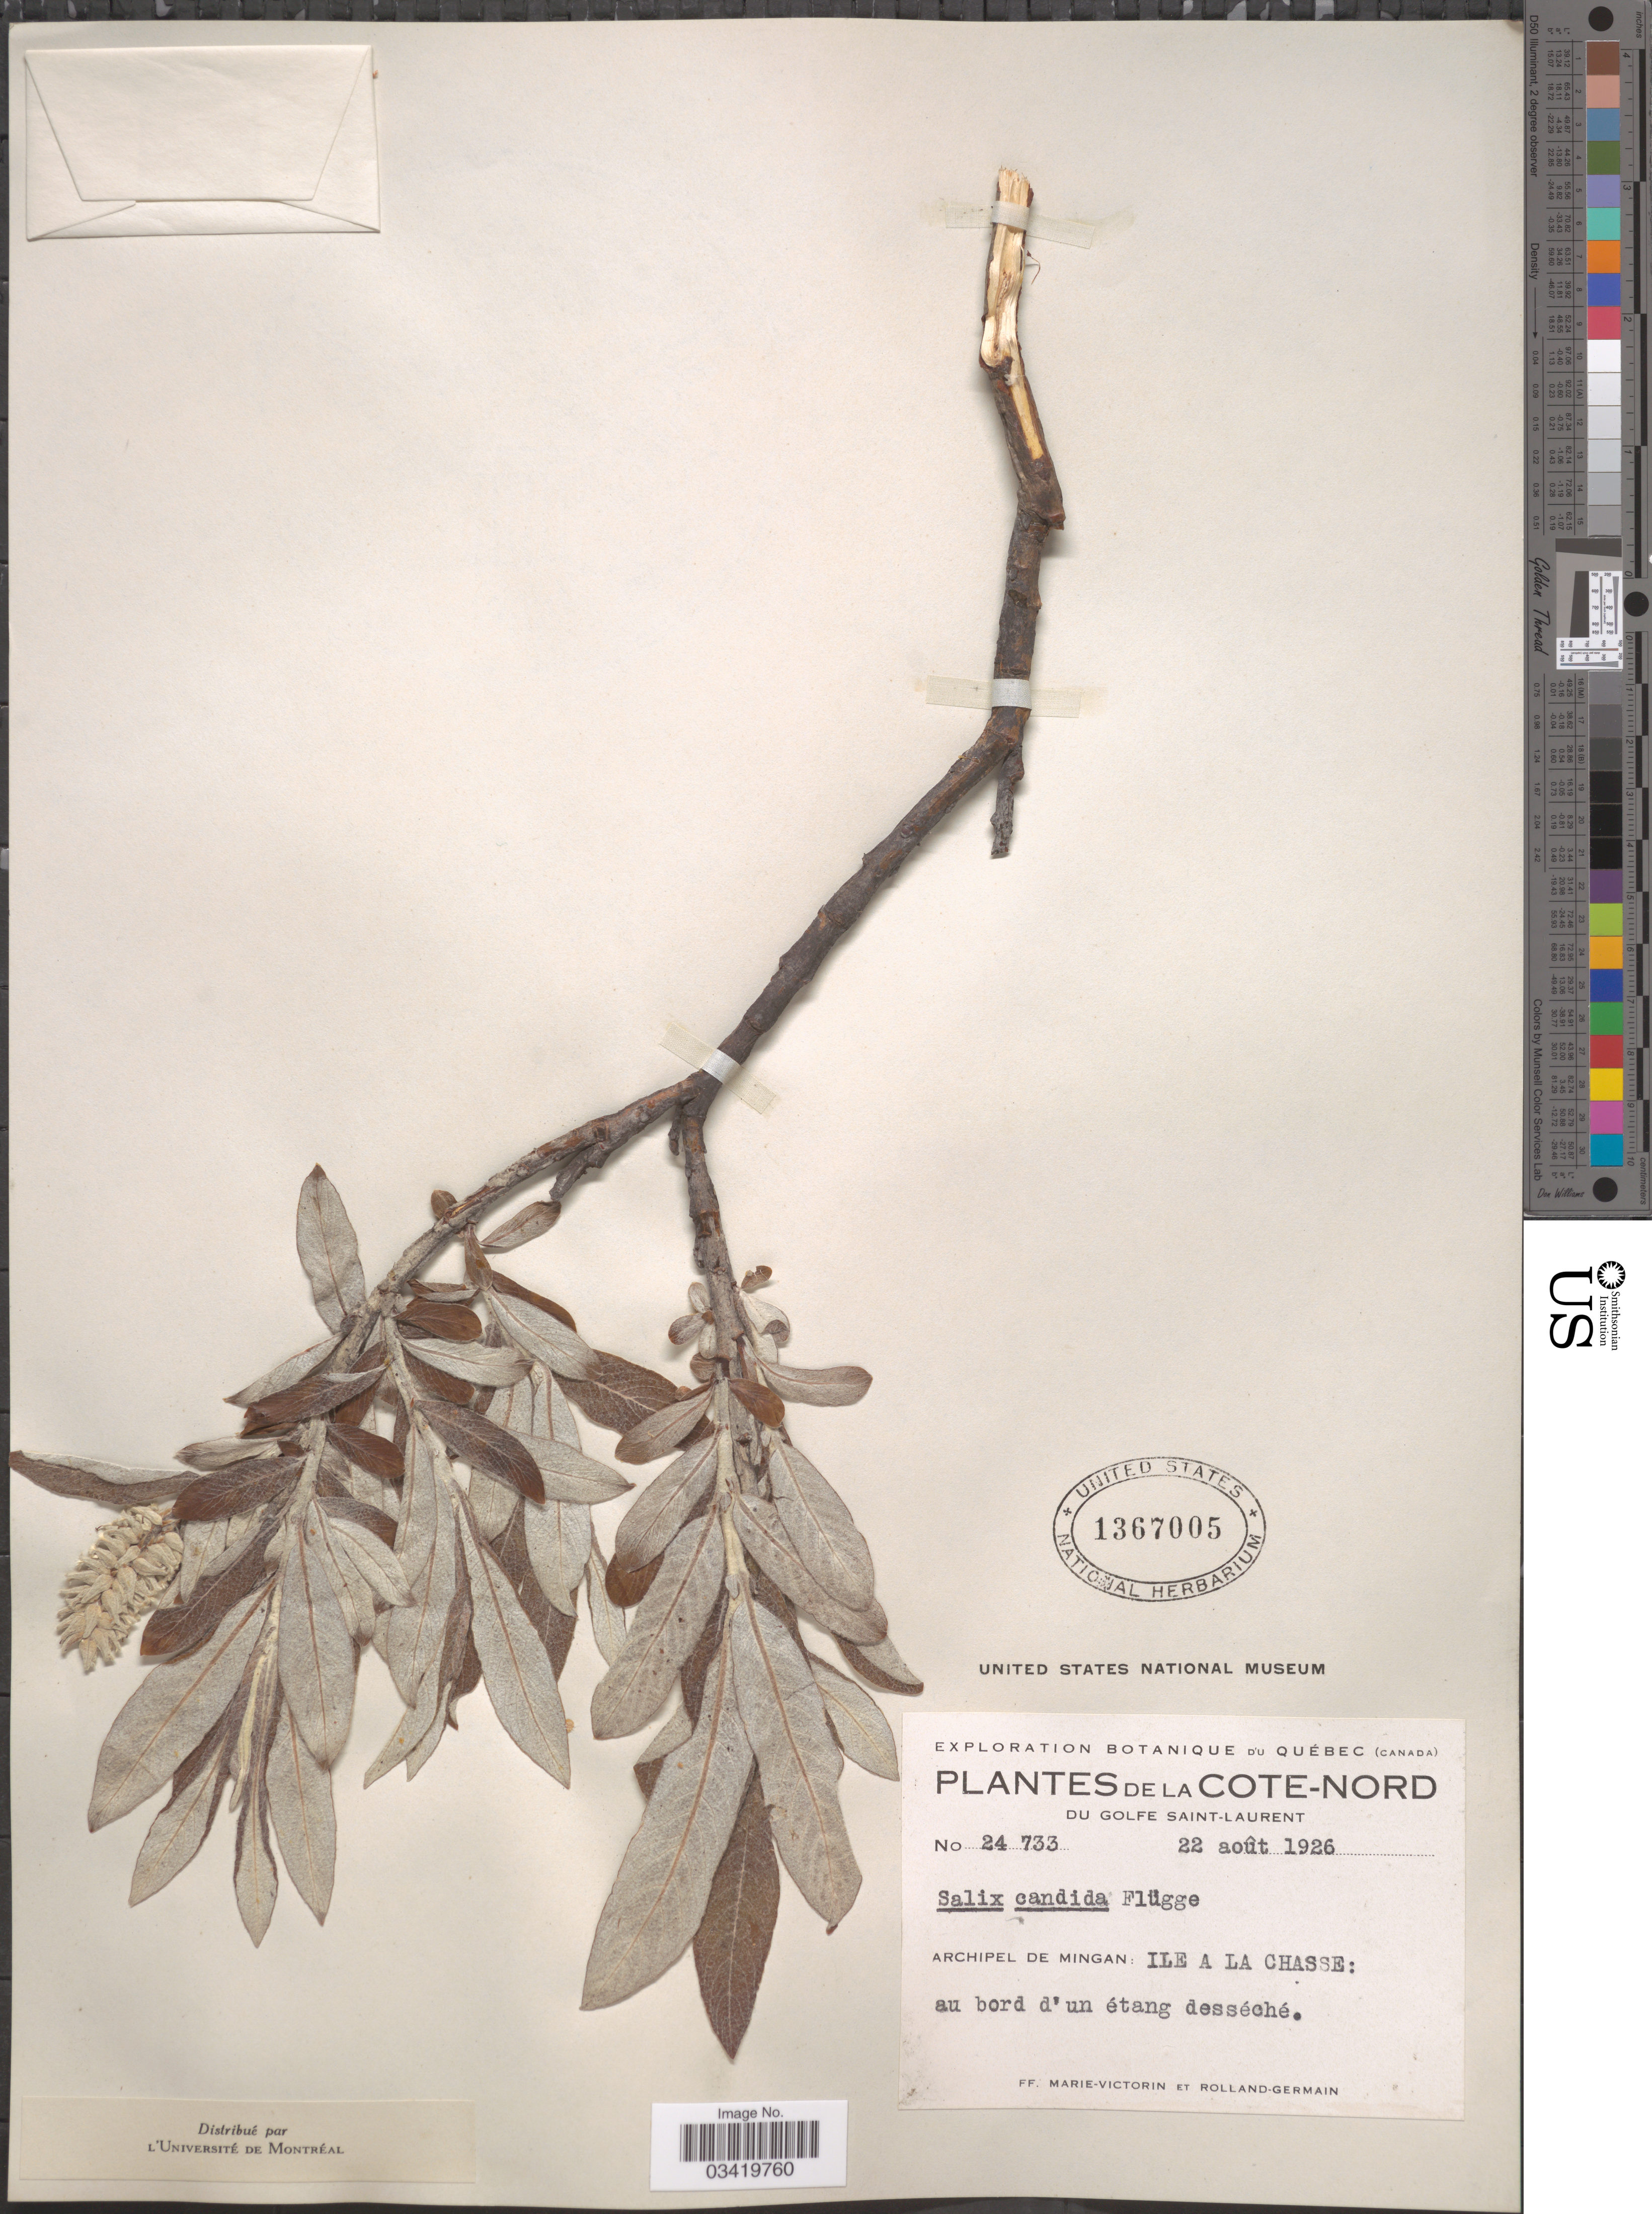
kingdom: Plantae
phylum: Tracheophyta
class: Magnoliopsida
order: Malpighiales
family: Salicaceae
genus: Salix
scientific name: Salix candida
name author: Flüggé ex Willd.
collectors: F. Marie-Victorin & Rolland-Germain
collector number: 24733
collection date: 1926-08-22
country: Canada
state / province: Quebec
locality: De La Cote-Nord. Du Golfe Saint-Laurent. Archipel de Mingan: Ile a La Chasse: au bord d'un étang desséché.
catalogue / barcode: US 1367005